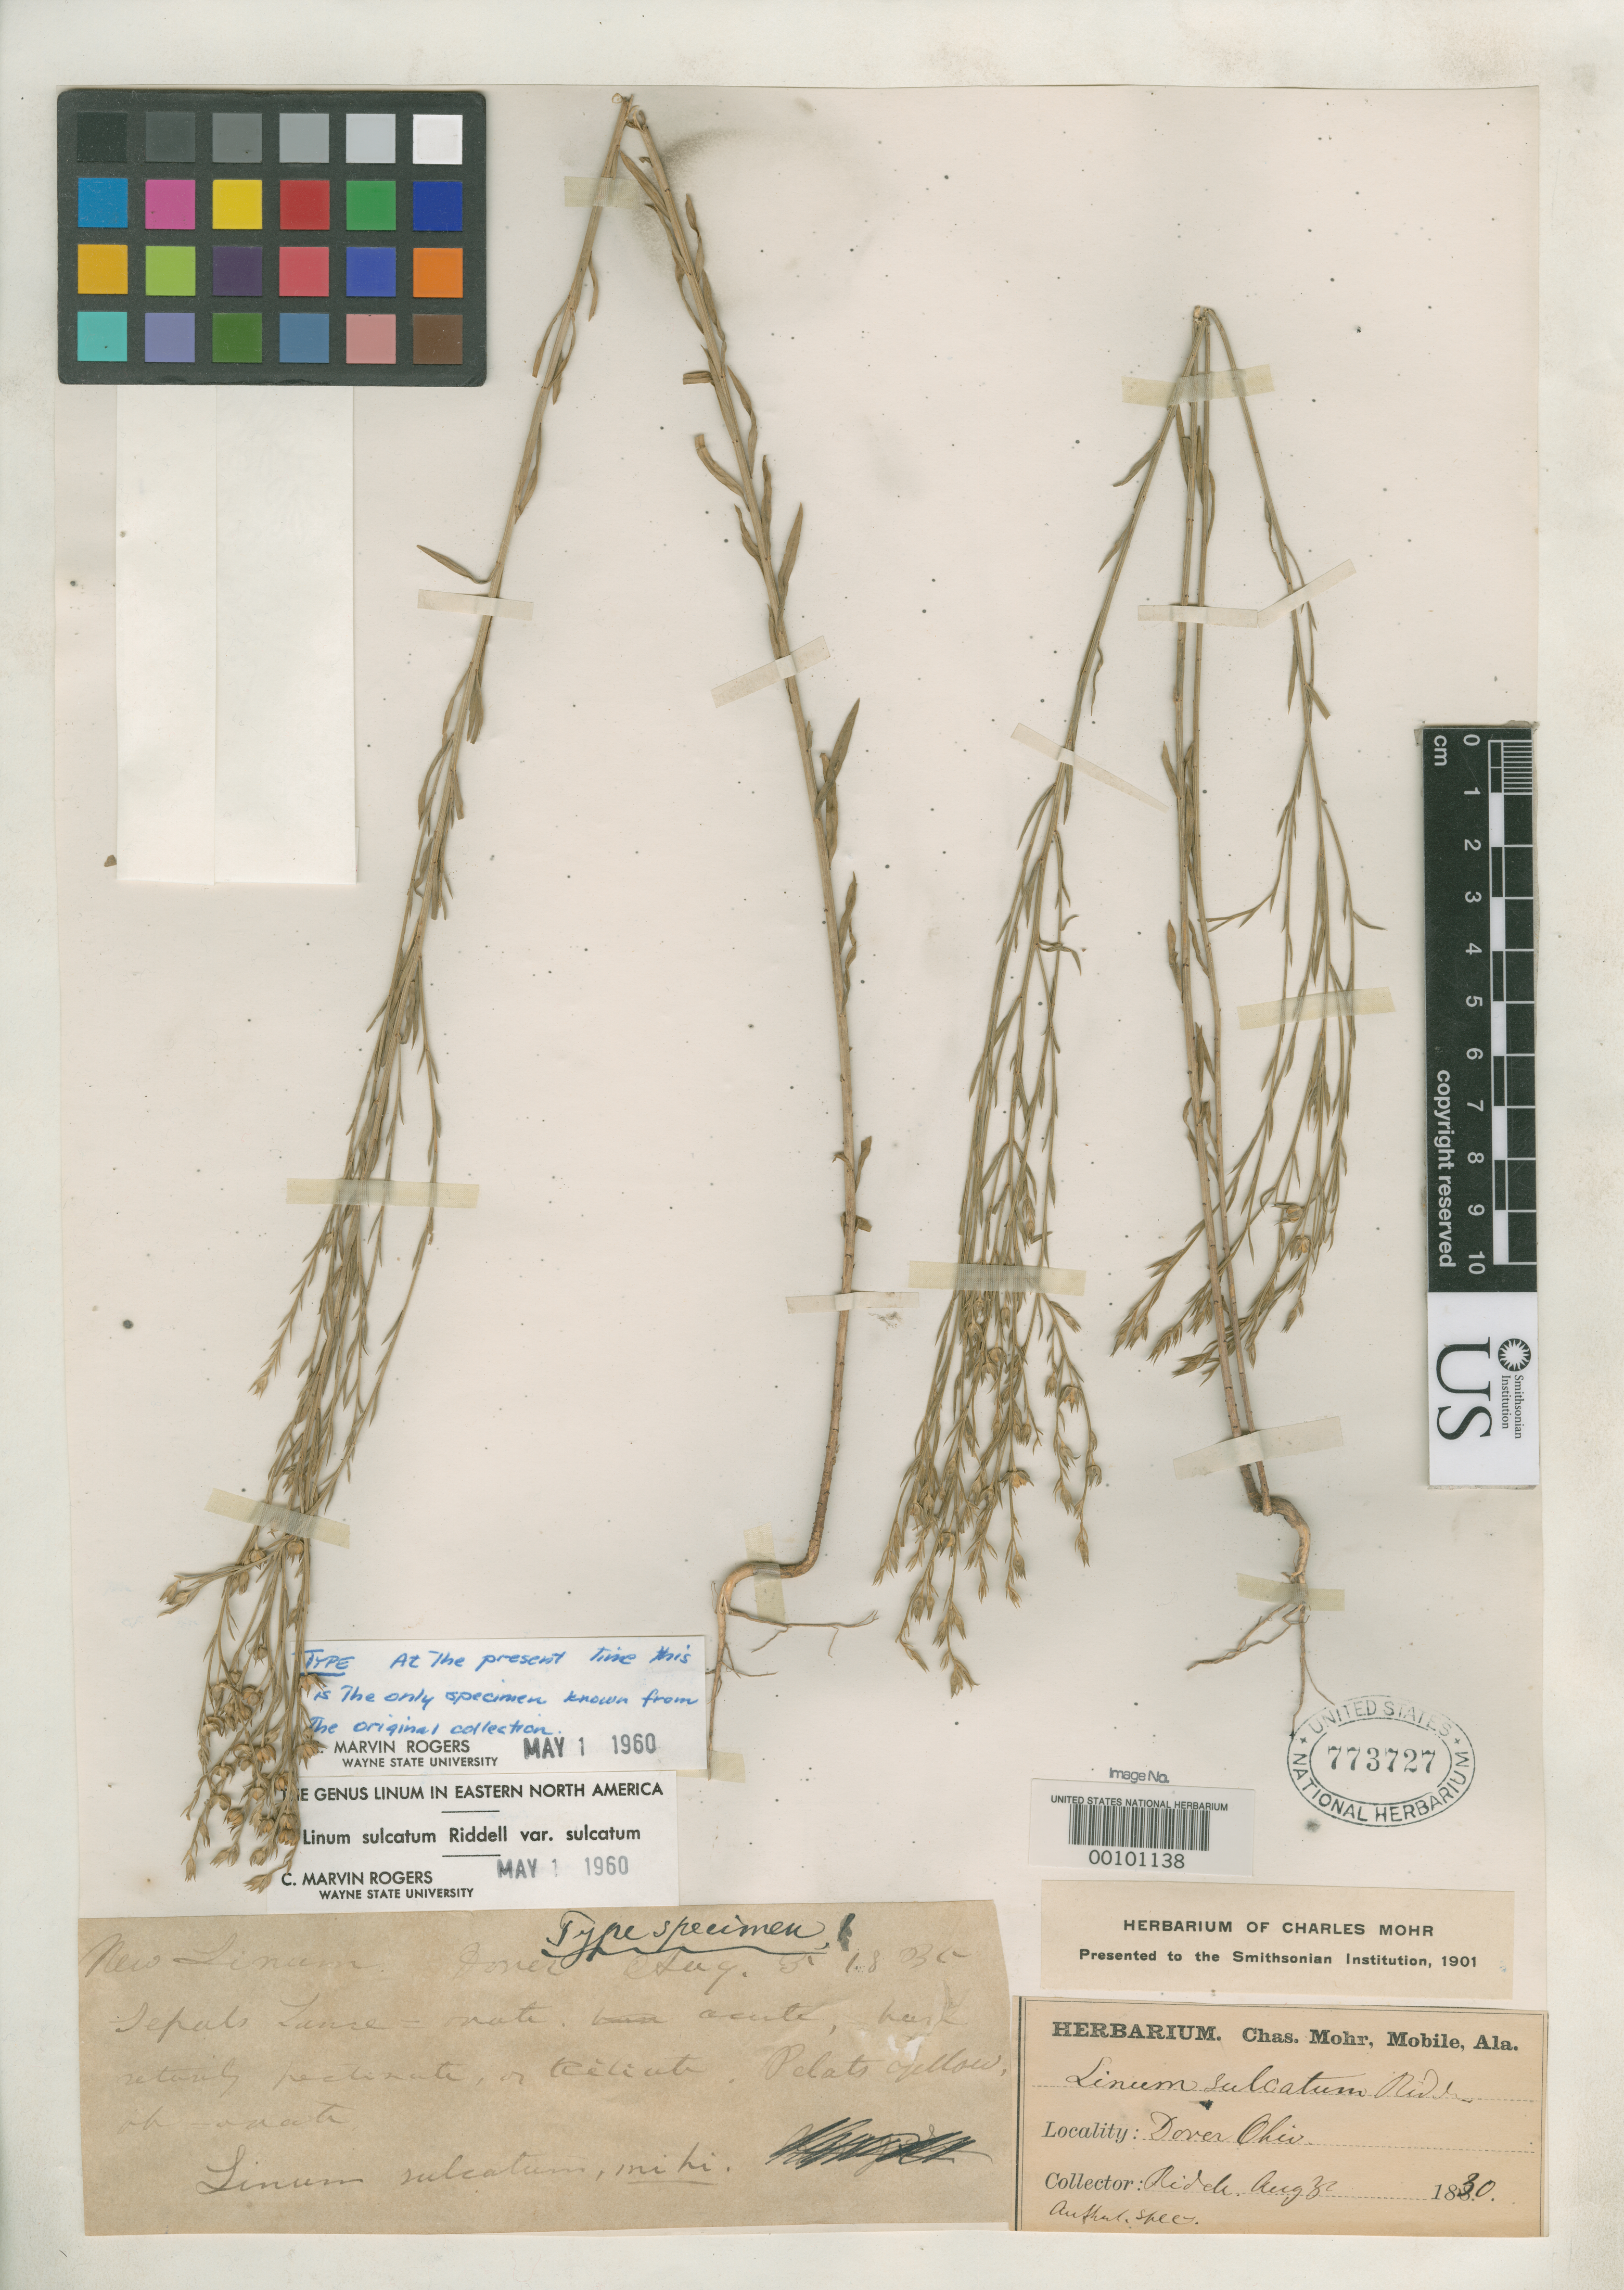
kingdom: Plantae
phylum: Tracheophyta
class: Magnoliopsida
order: Malpighiales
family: Linaceae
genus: Linum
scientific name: Linum sulcatum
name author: Riddell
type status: Holotype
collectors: J. Riddell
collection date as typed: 30 Aug 1830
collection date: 1830-08-30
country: United States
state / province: Ohio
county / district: Cuyahoga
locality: Dover.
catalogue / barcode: US 773727